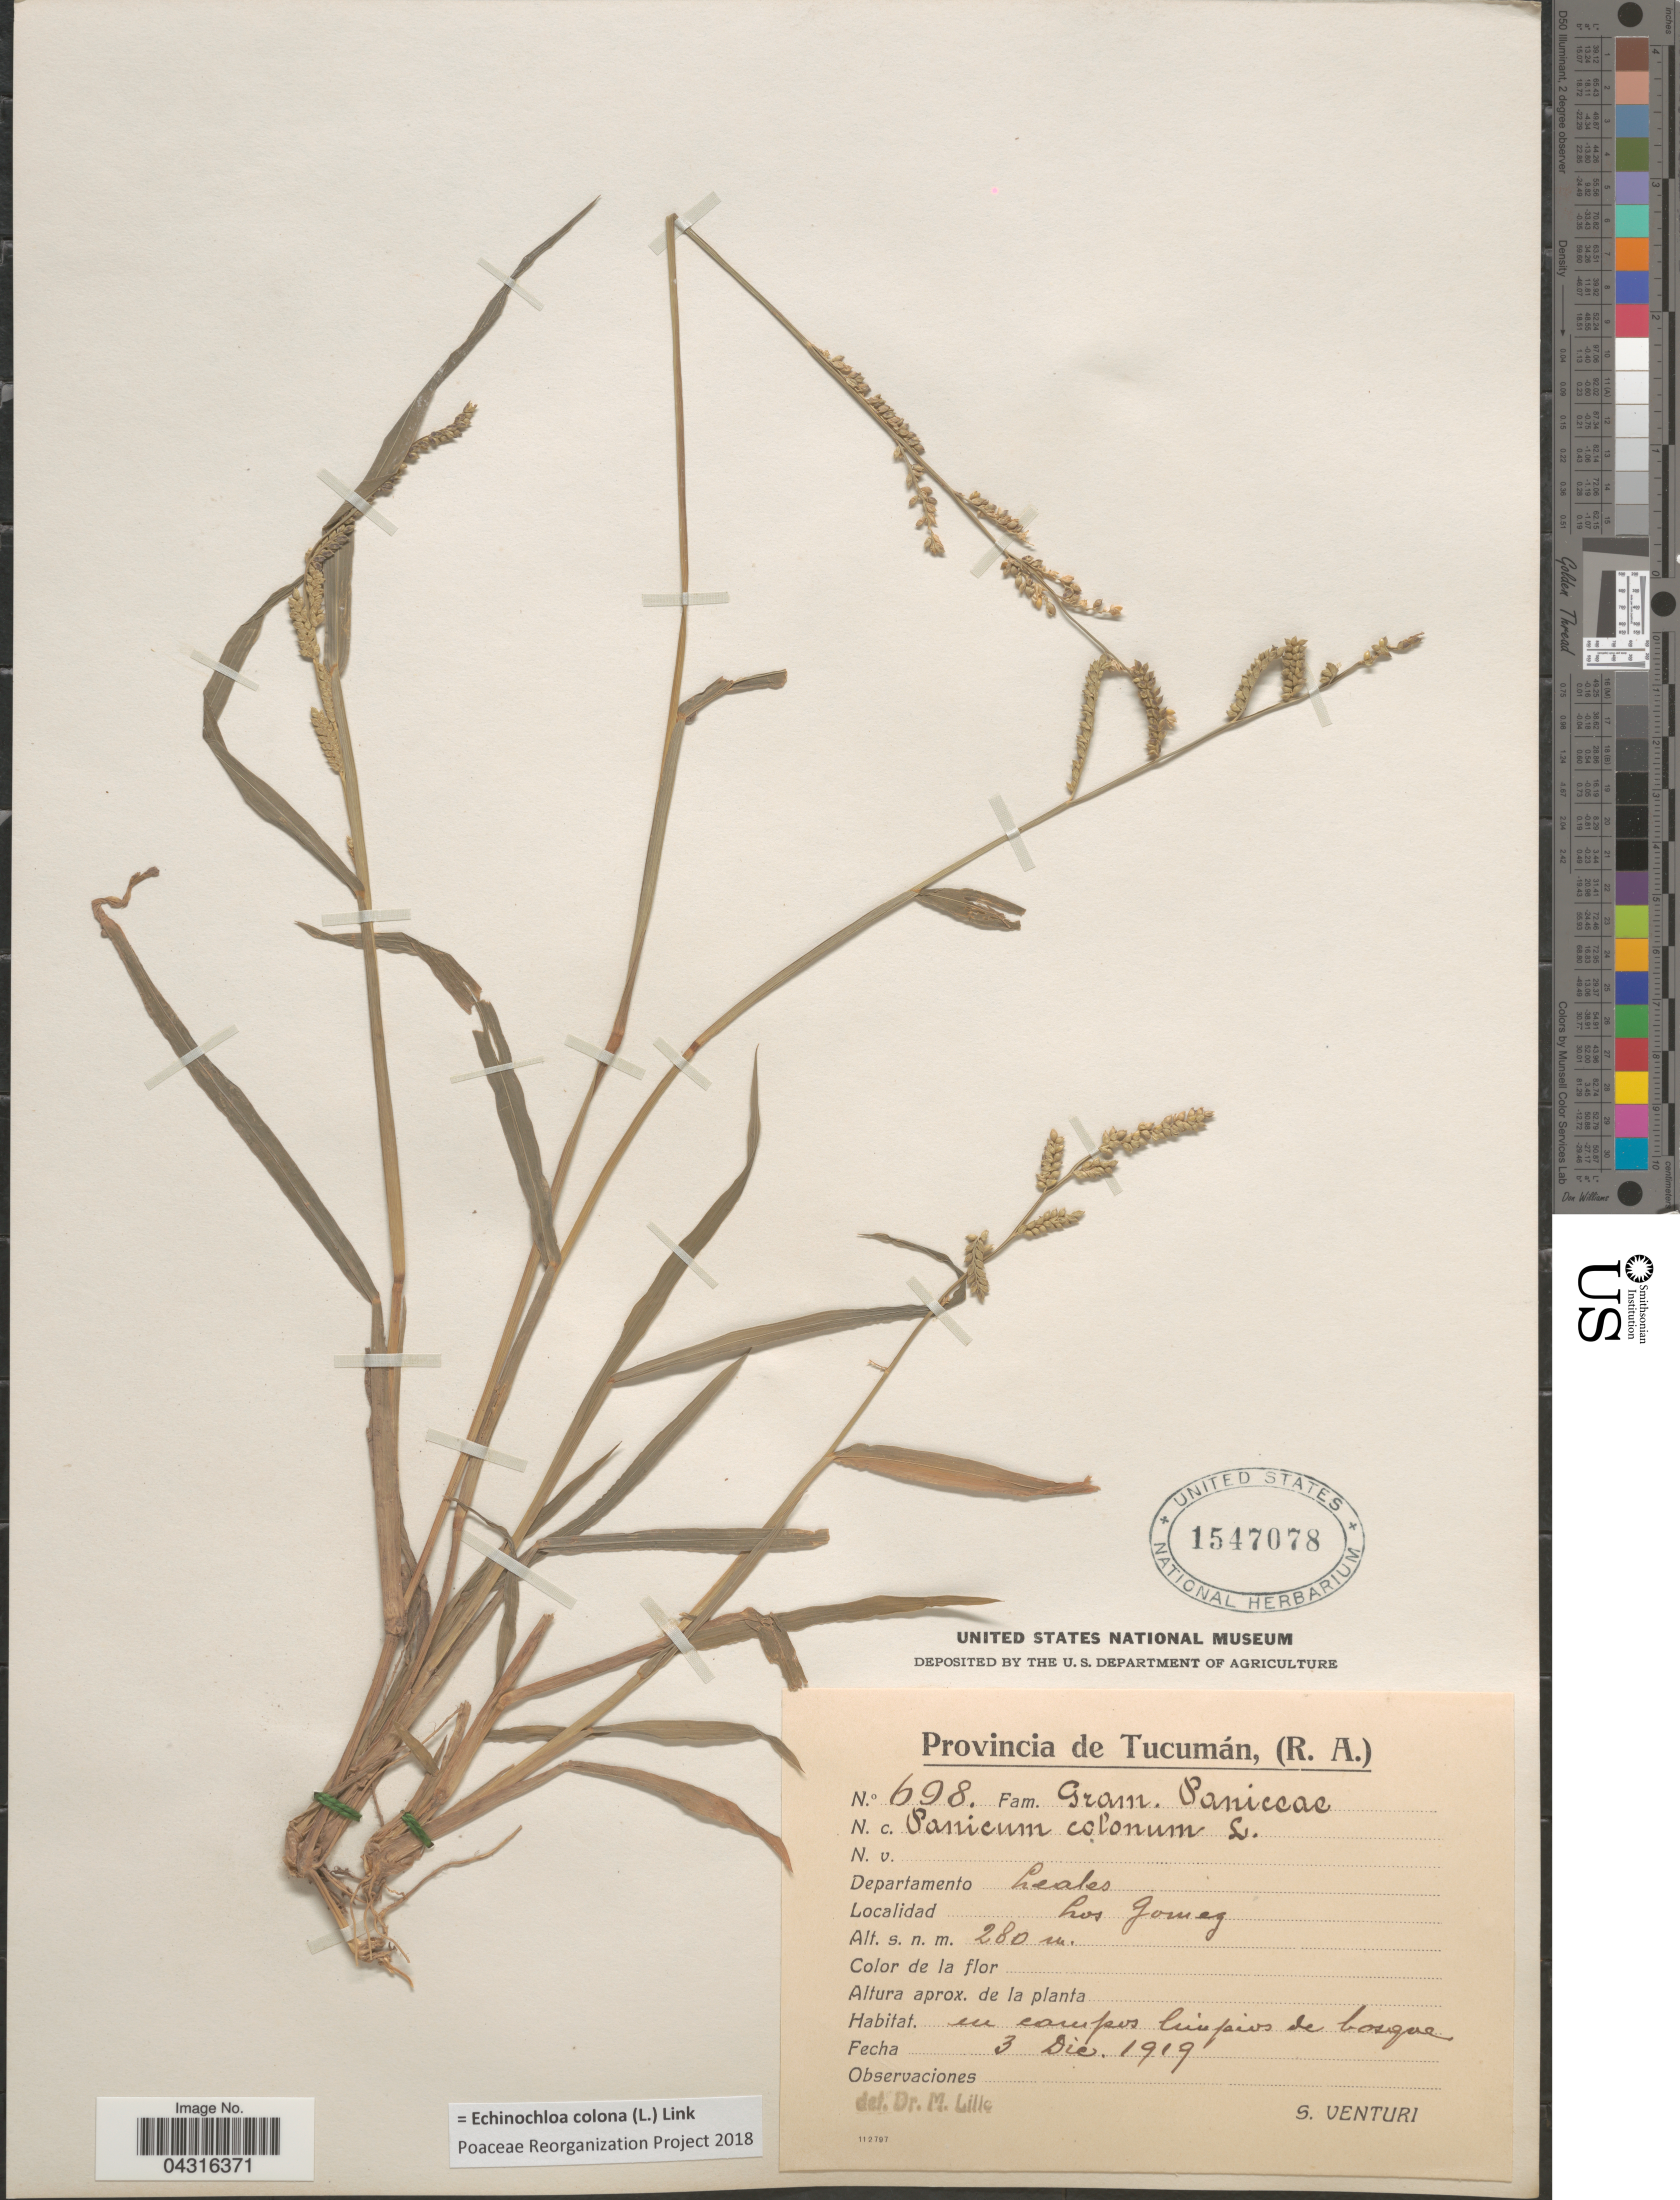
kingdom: Plantae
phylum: Tracheophyta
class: Liliopsida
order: Poales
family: Poaceae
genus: Echinochloa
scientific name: Echinochloa colona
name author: (L.) Link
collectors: S. Venturi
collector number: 698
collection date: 1919-12-03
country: Argentina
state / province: Tucuman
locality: Departamento Leales. Los Gomez.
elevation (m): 280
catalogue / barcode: US 1547078